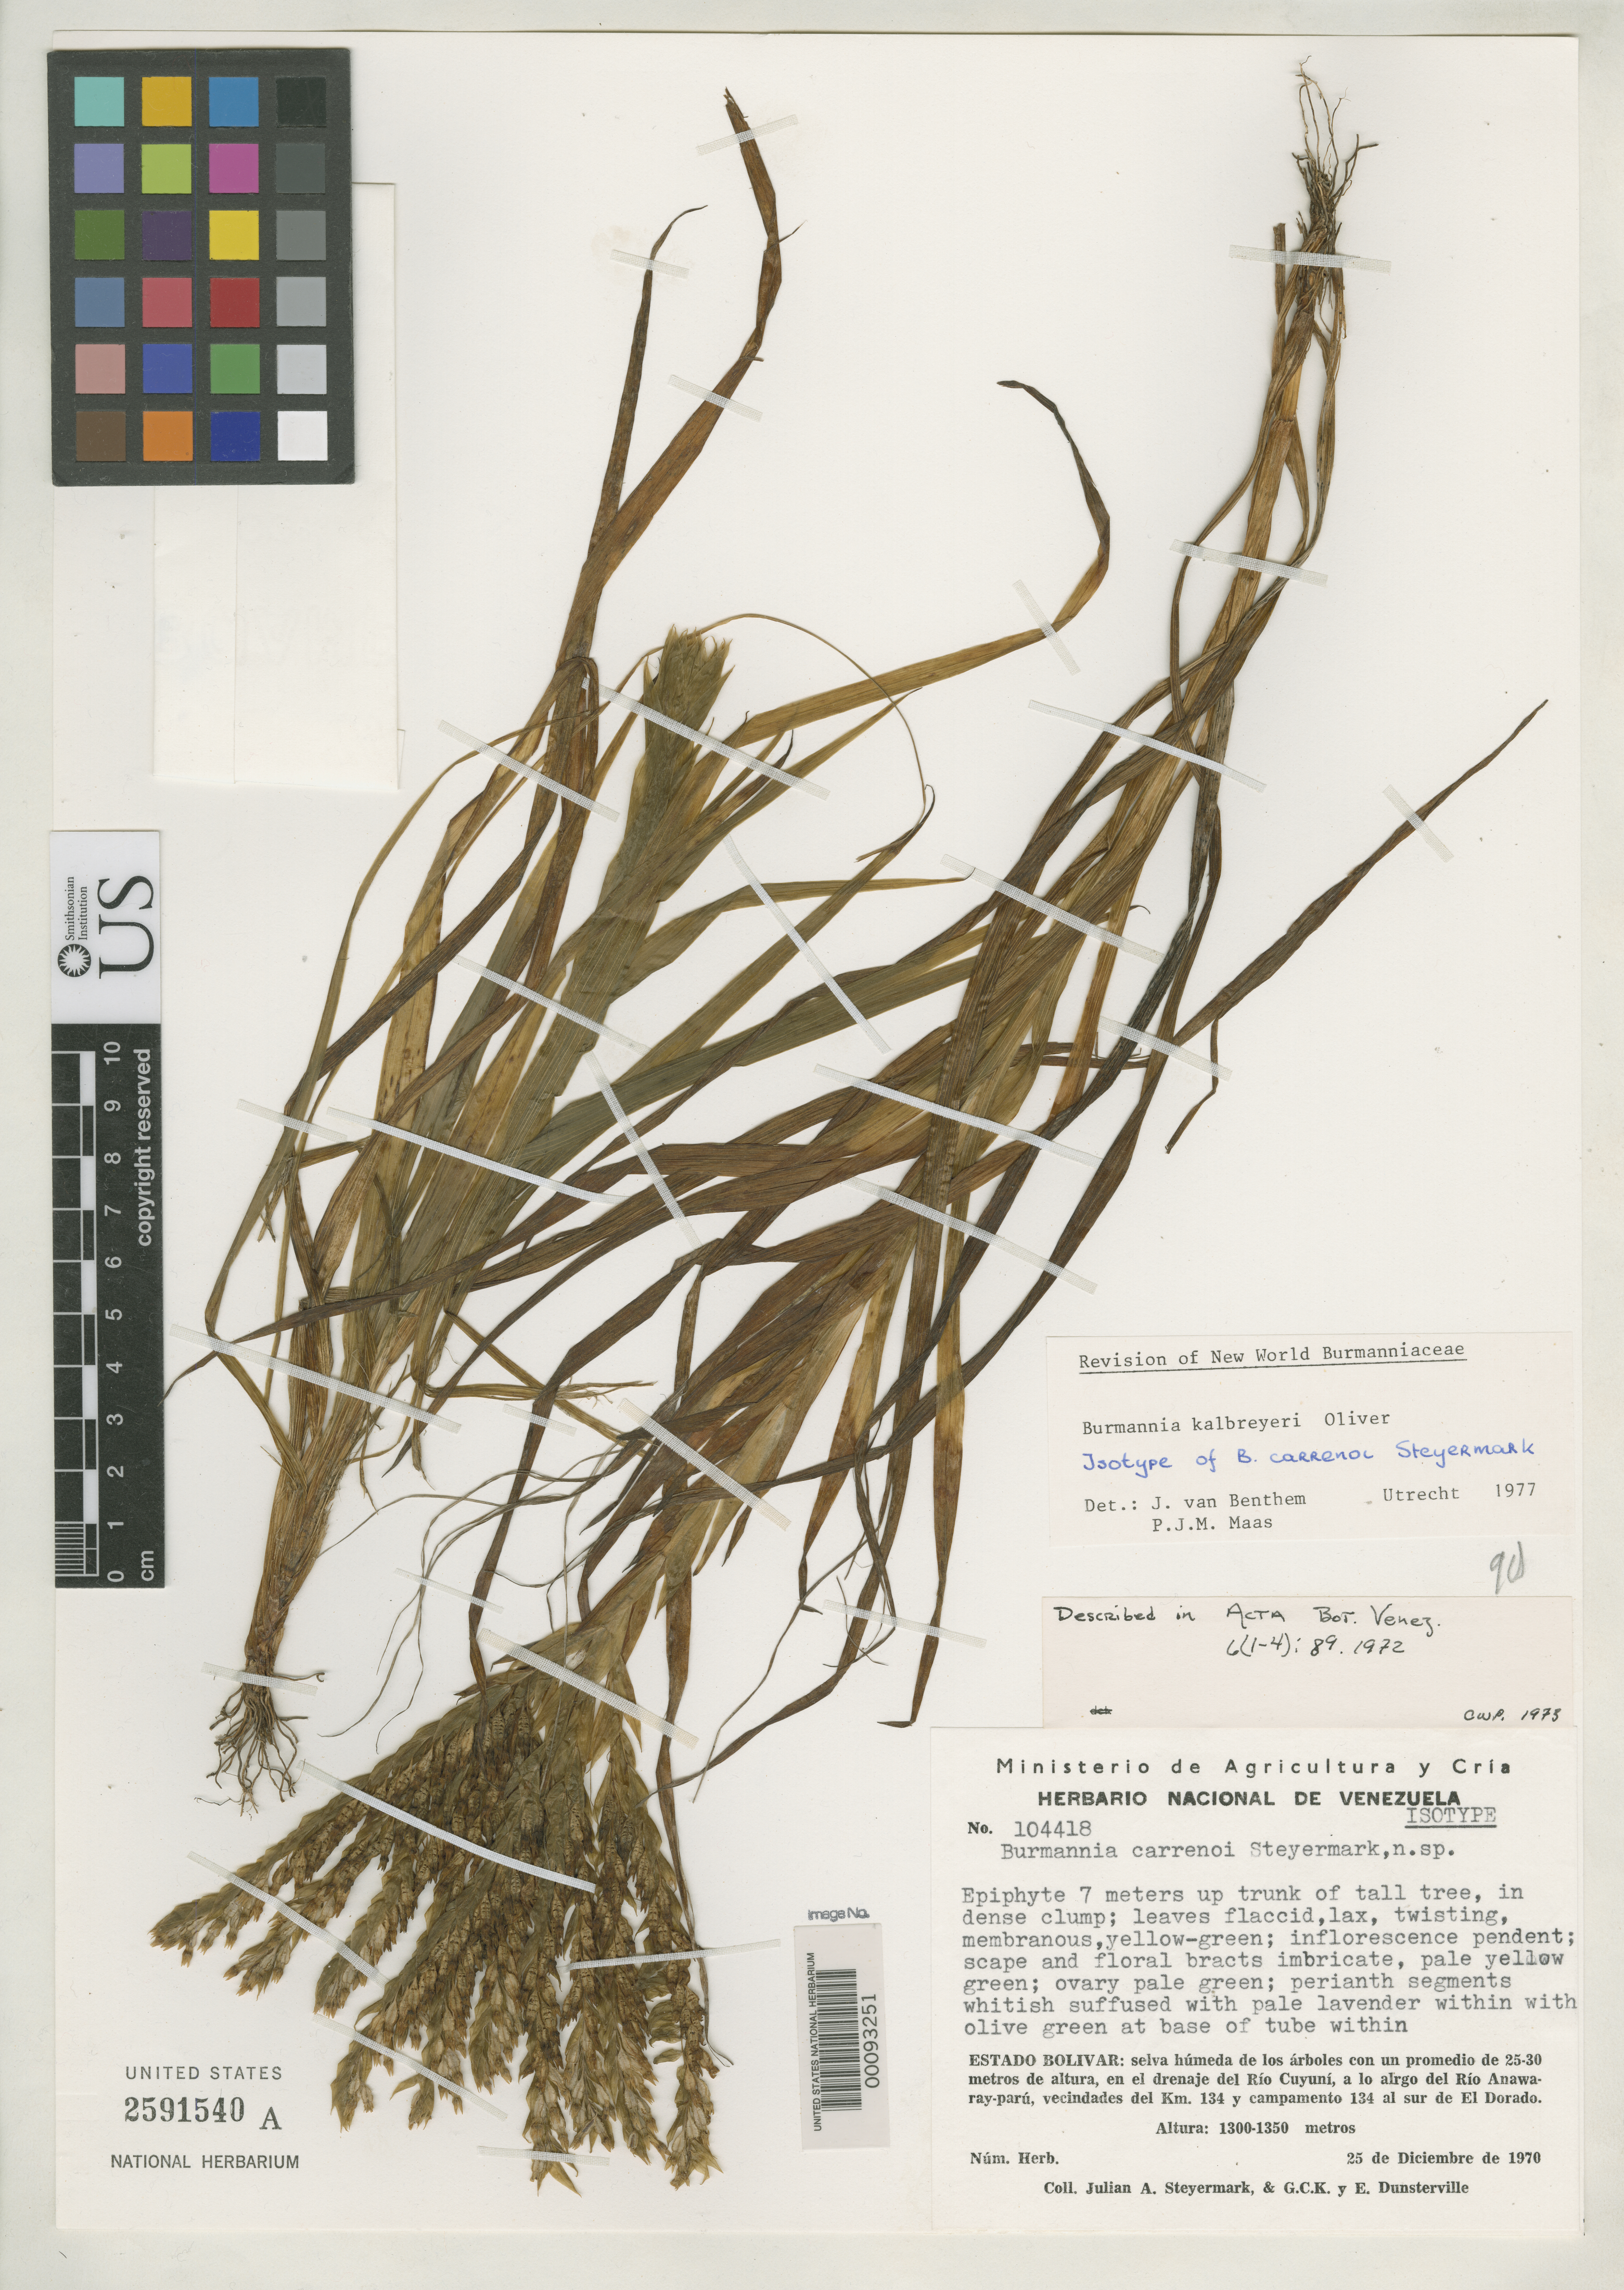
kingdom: Plantae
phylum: Tracheophyta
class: Liliopsida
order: Dioscoreales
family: Burmanniaceae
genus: Burmannia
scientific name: Burmannia carrenoi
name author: Steyerm.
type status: Isotype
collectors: J. Steyermark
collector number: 104418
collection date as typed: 25 Dec 1970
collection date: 1970-12-25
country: Venezuela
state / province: Bolivar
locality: Rio Cujuni drainage, Eldorado.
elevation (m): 1300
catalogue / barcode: US 2591540A